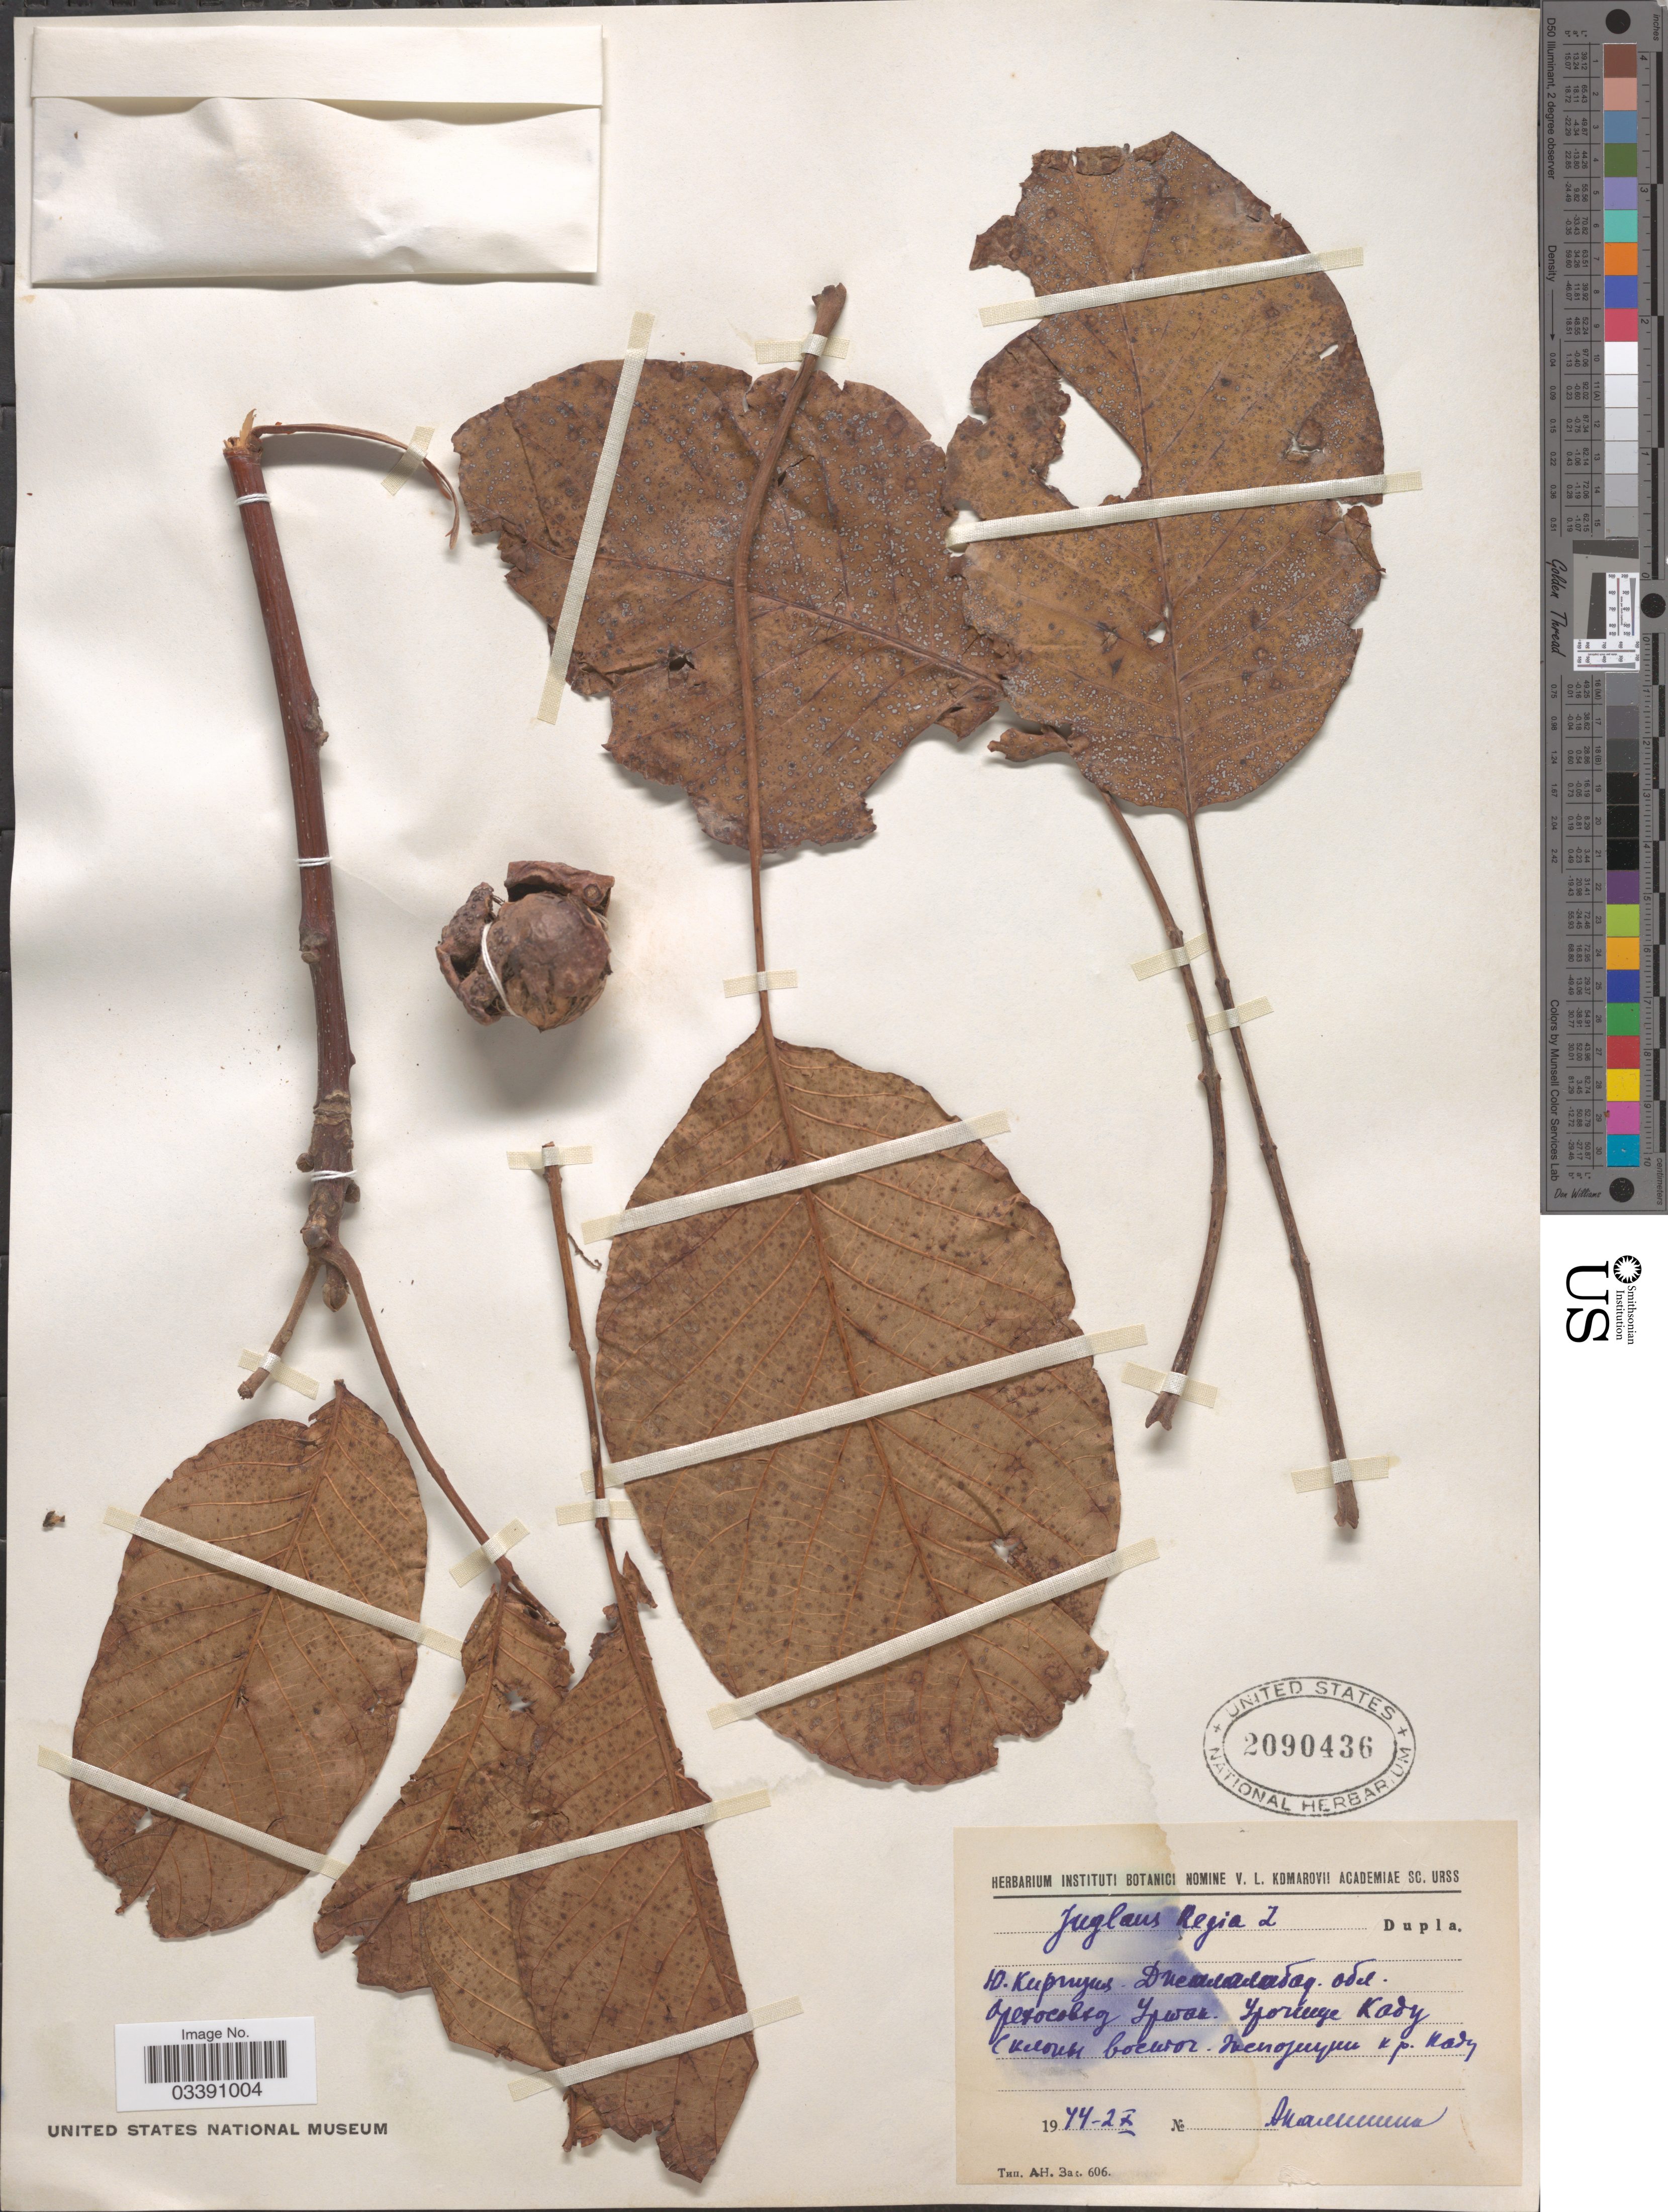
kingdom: Plantae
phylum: Tracheophyta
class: Magnoliopsida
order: Fagales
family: Juglandaceae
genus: Juglans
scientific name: Juglans regia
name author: L.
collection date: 1974-10-02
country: Kyrgyzstan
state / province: Jalal-Abad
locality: Village Urtak, E slopes of Kadu Mts towards River Kadu.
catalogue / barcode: US 2090436